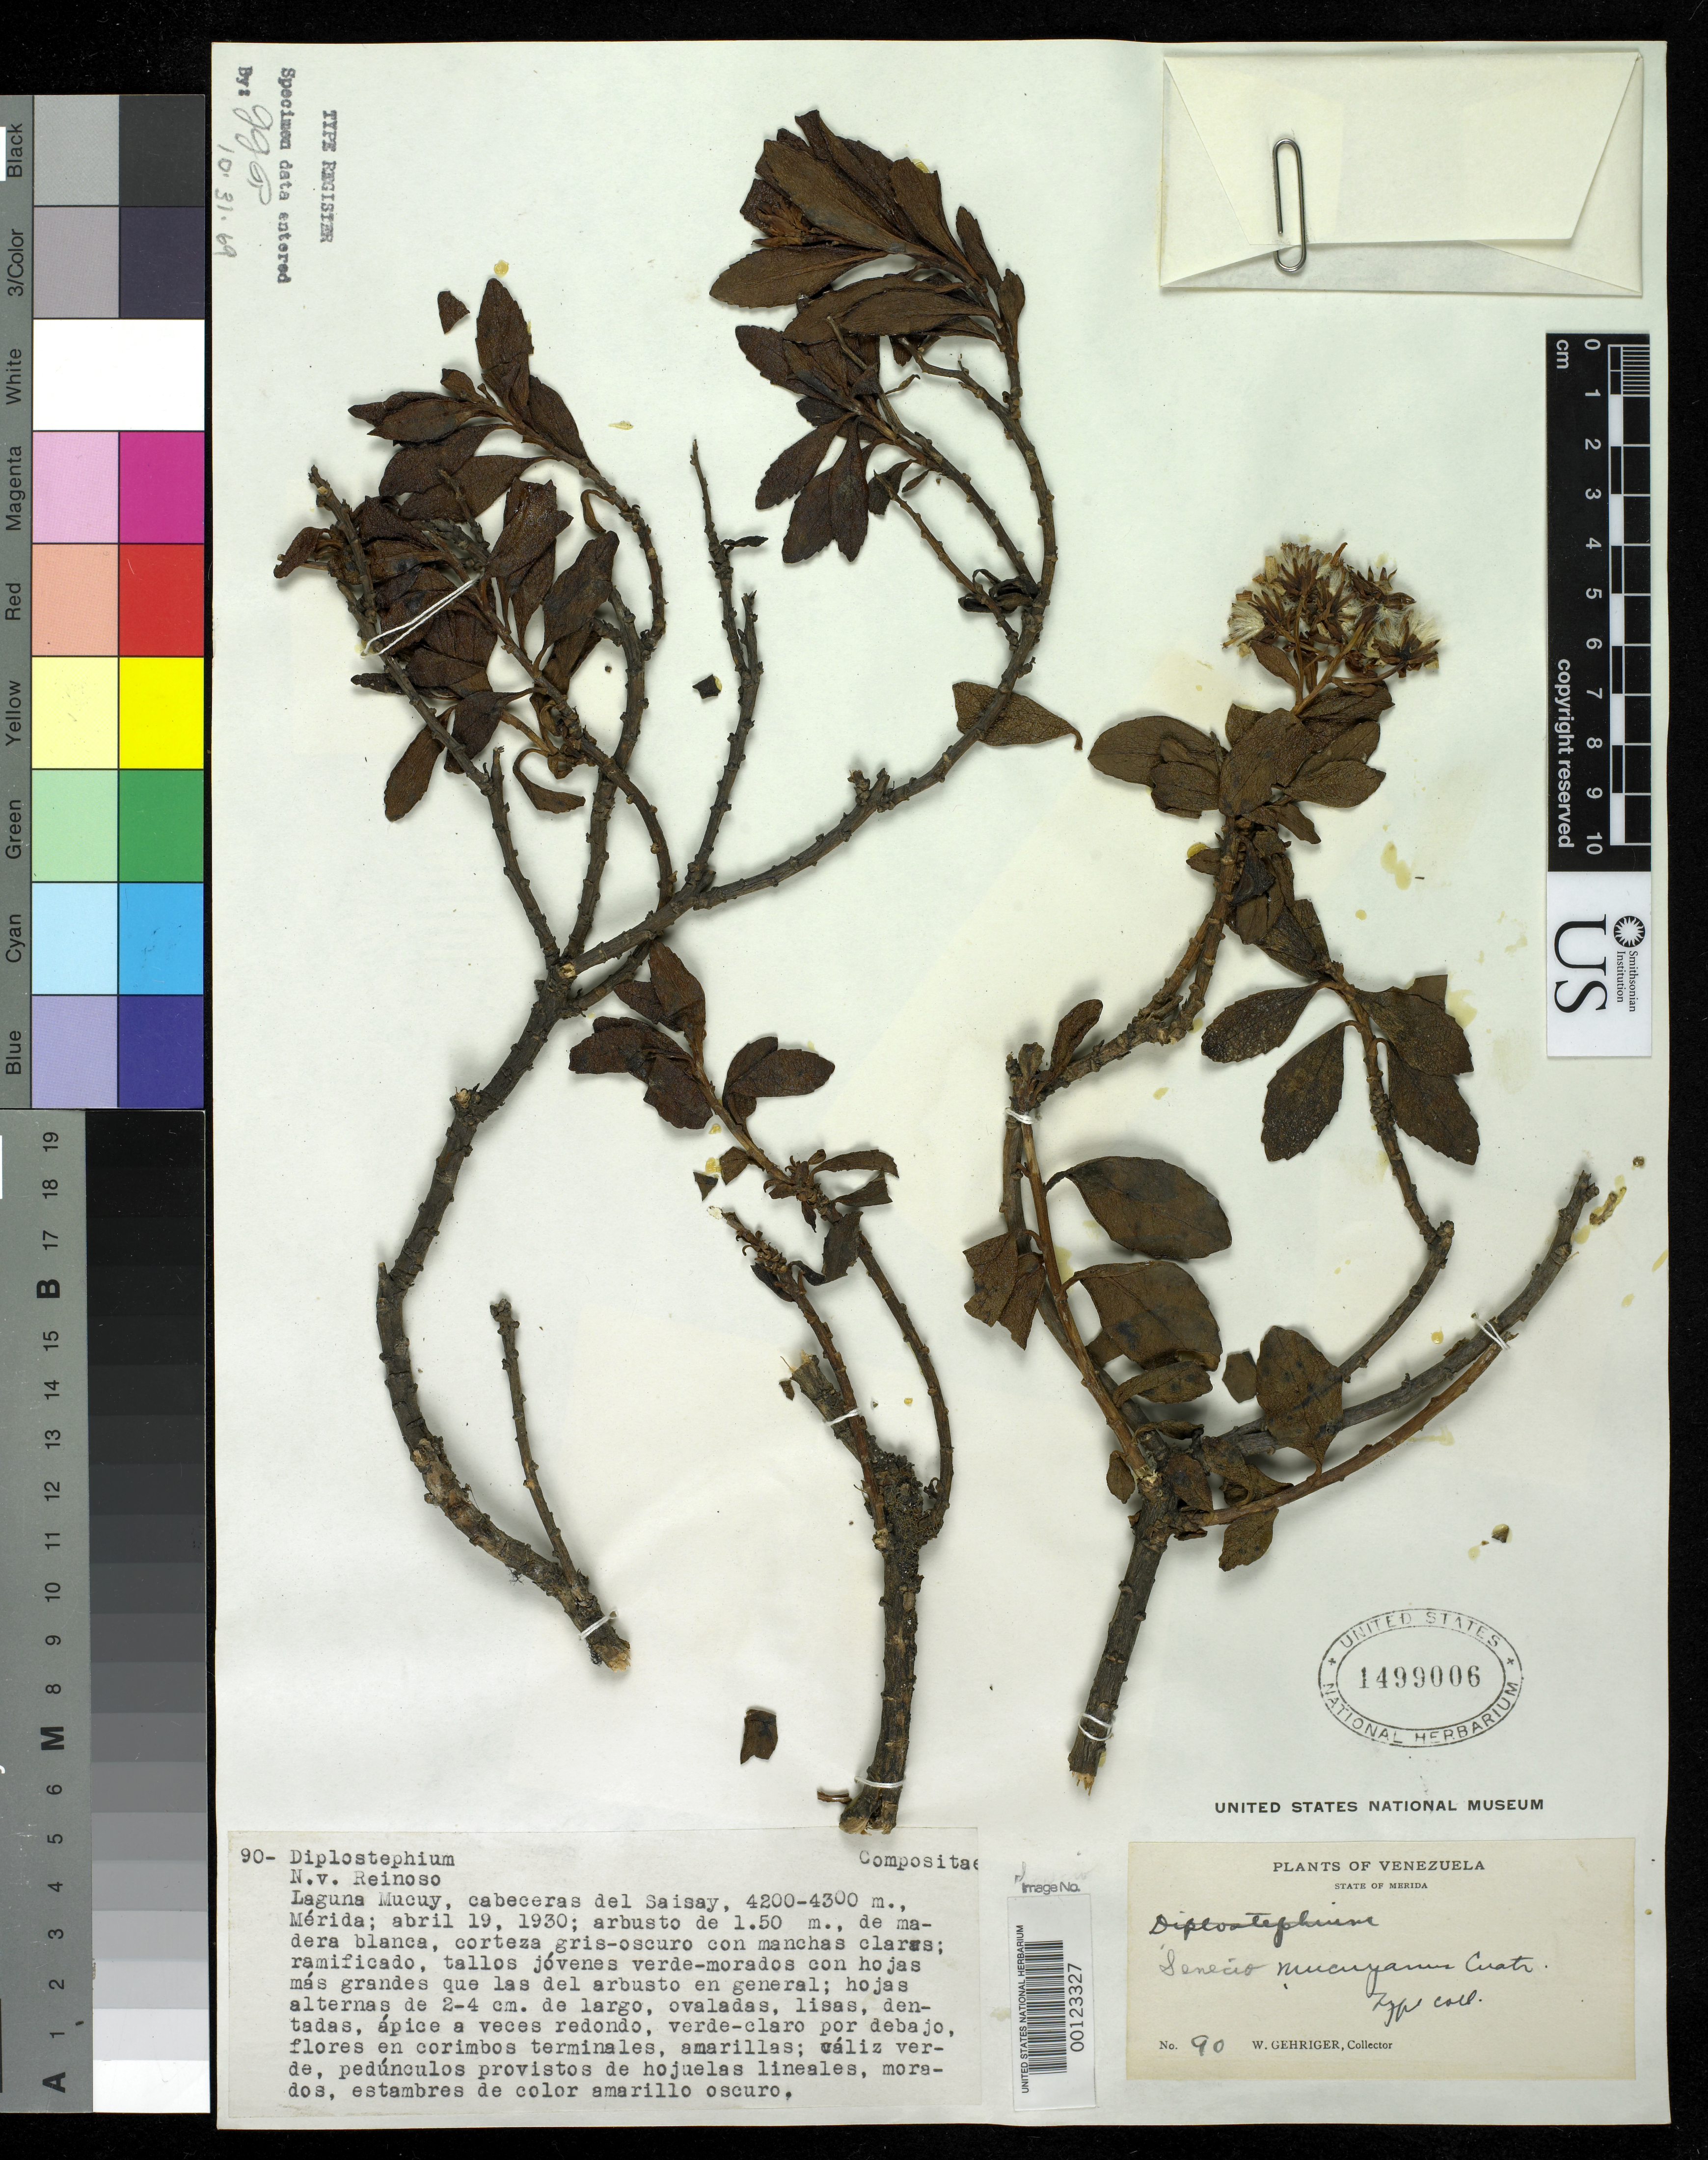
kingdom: Plantae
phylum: Tracheophyta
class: Magnoliopsida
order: Asterales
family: Asteraceae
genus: Senecio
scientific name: Senecio mucuyanus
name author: Cuatrec.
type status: Isotype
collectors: W. Gehriger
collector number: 90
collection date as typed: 19 Apr 1930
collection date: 1930-04-19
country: Venezuela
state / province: Mérida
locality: Laguna de Mucuy, cabeceras del Saisay.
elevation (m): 4200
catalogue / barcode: US 1499006